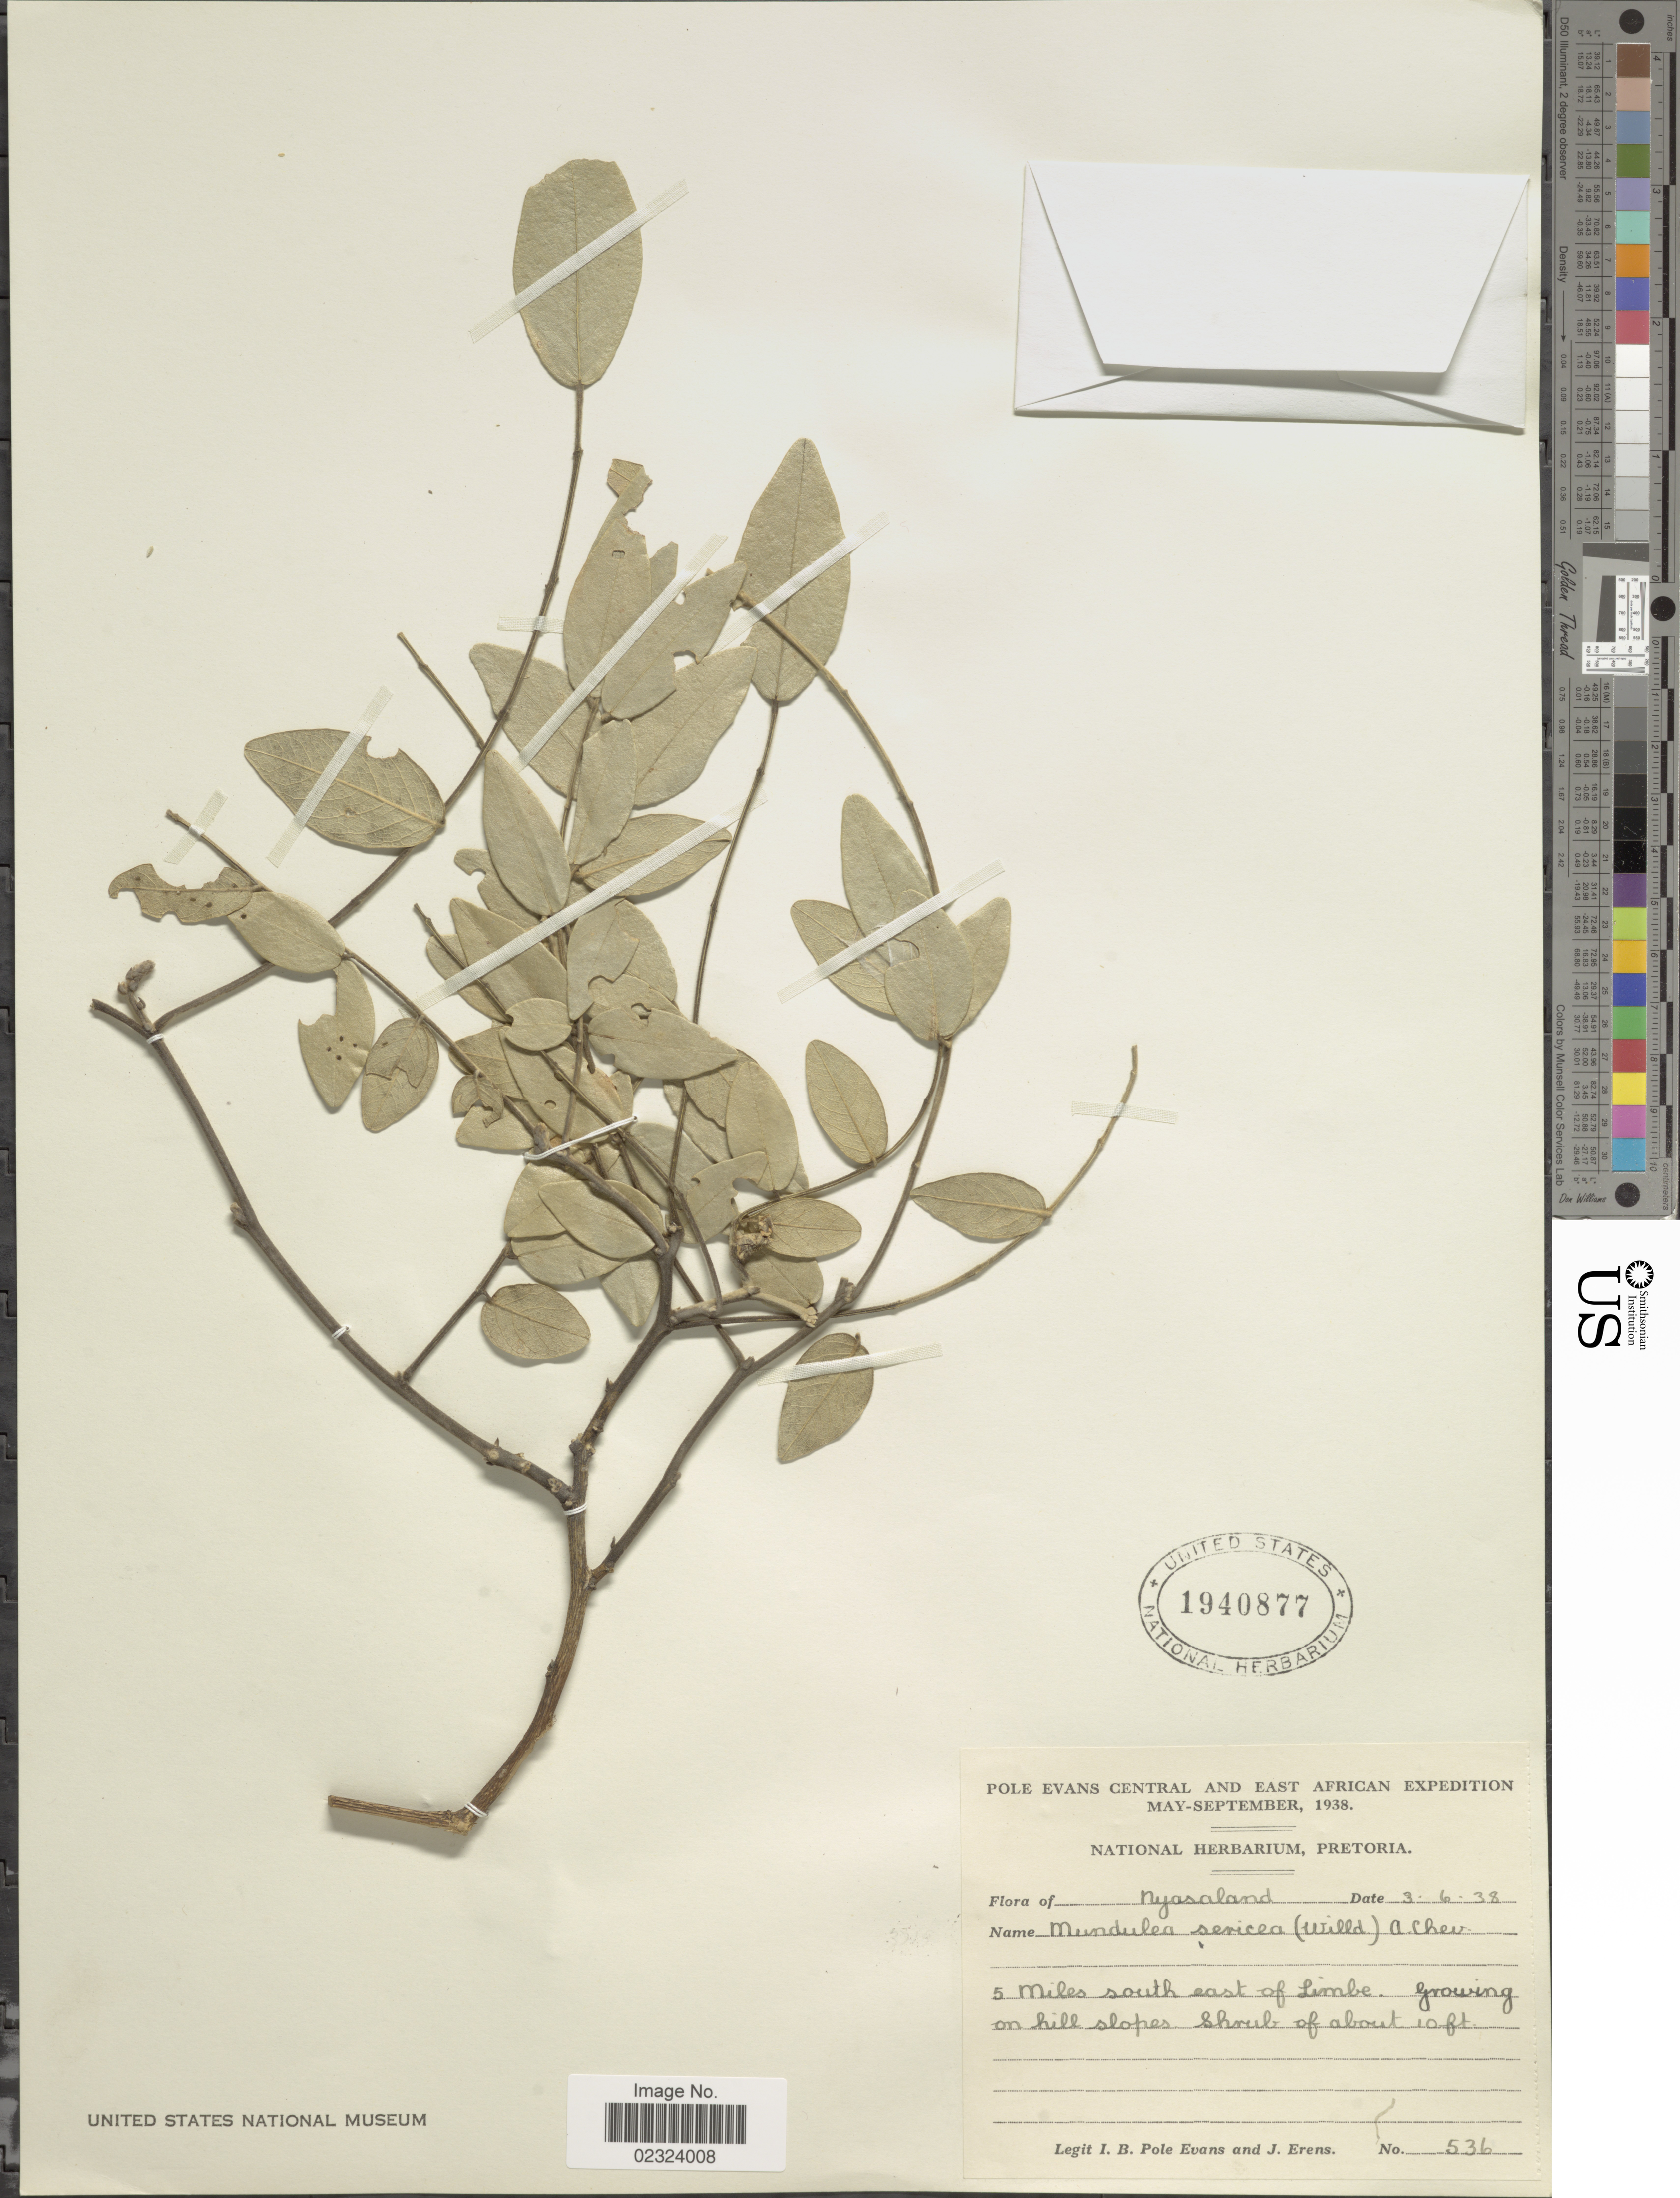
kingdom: Plantae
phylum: Tracheophyta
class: Magnoliopsida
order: Fabales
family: Fabaceae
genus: Mundulea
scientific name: Mundulea sericea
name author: (Willd.) A. Chev.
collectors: I. B. Pole-Evans & J. Erens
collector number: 536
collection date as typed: Transcribed d/m/y: 3/6/38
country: Malawi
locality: East African. Nyasaland. 5 miles south east of Limbe.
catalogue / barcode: US 1940877